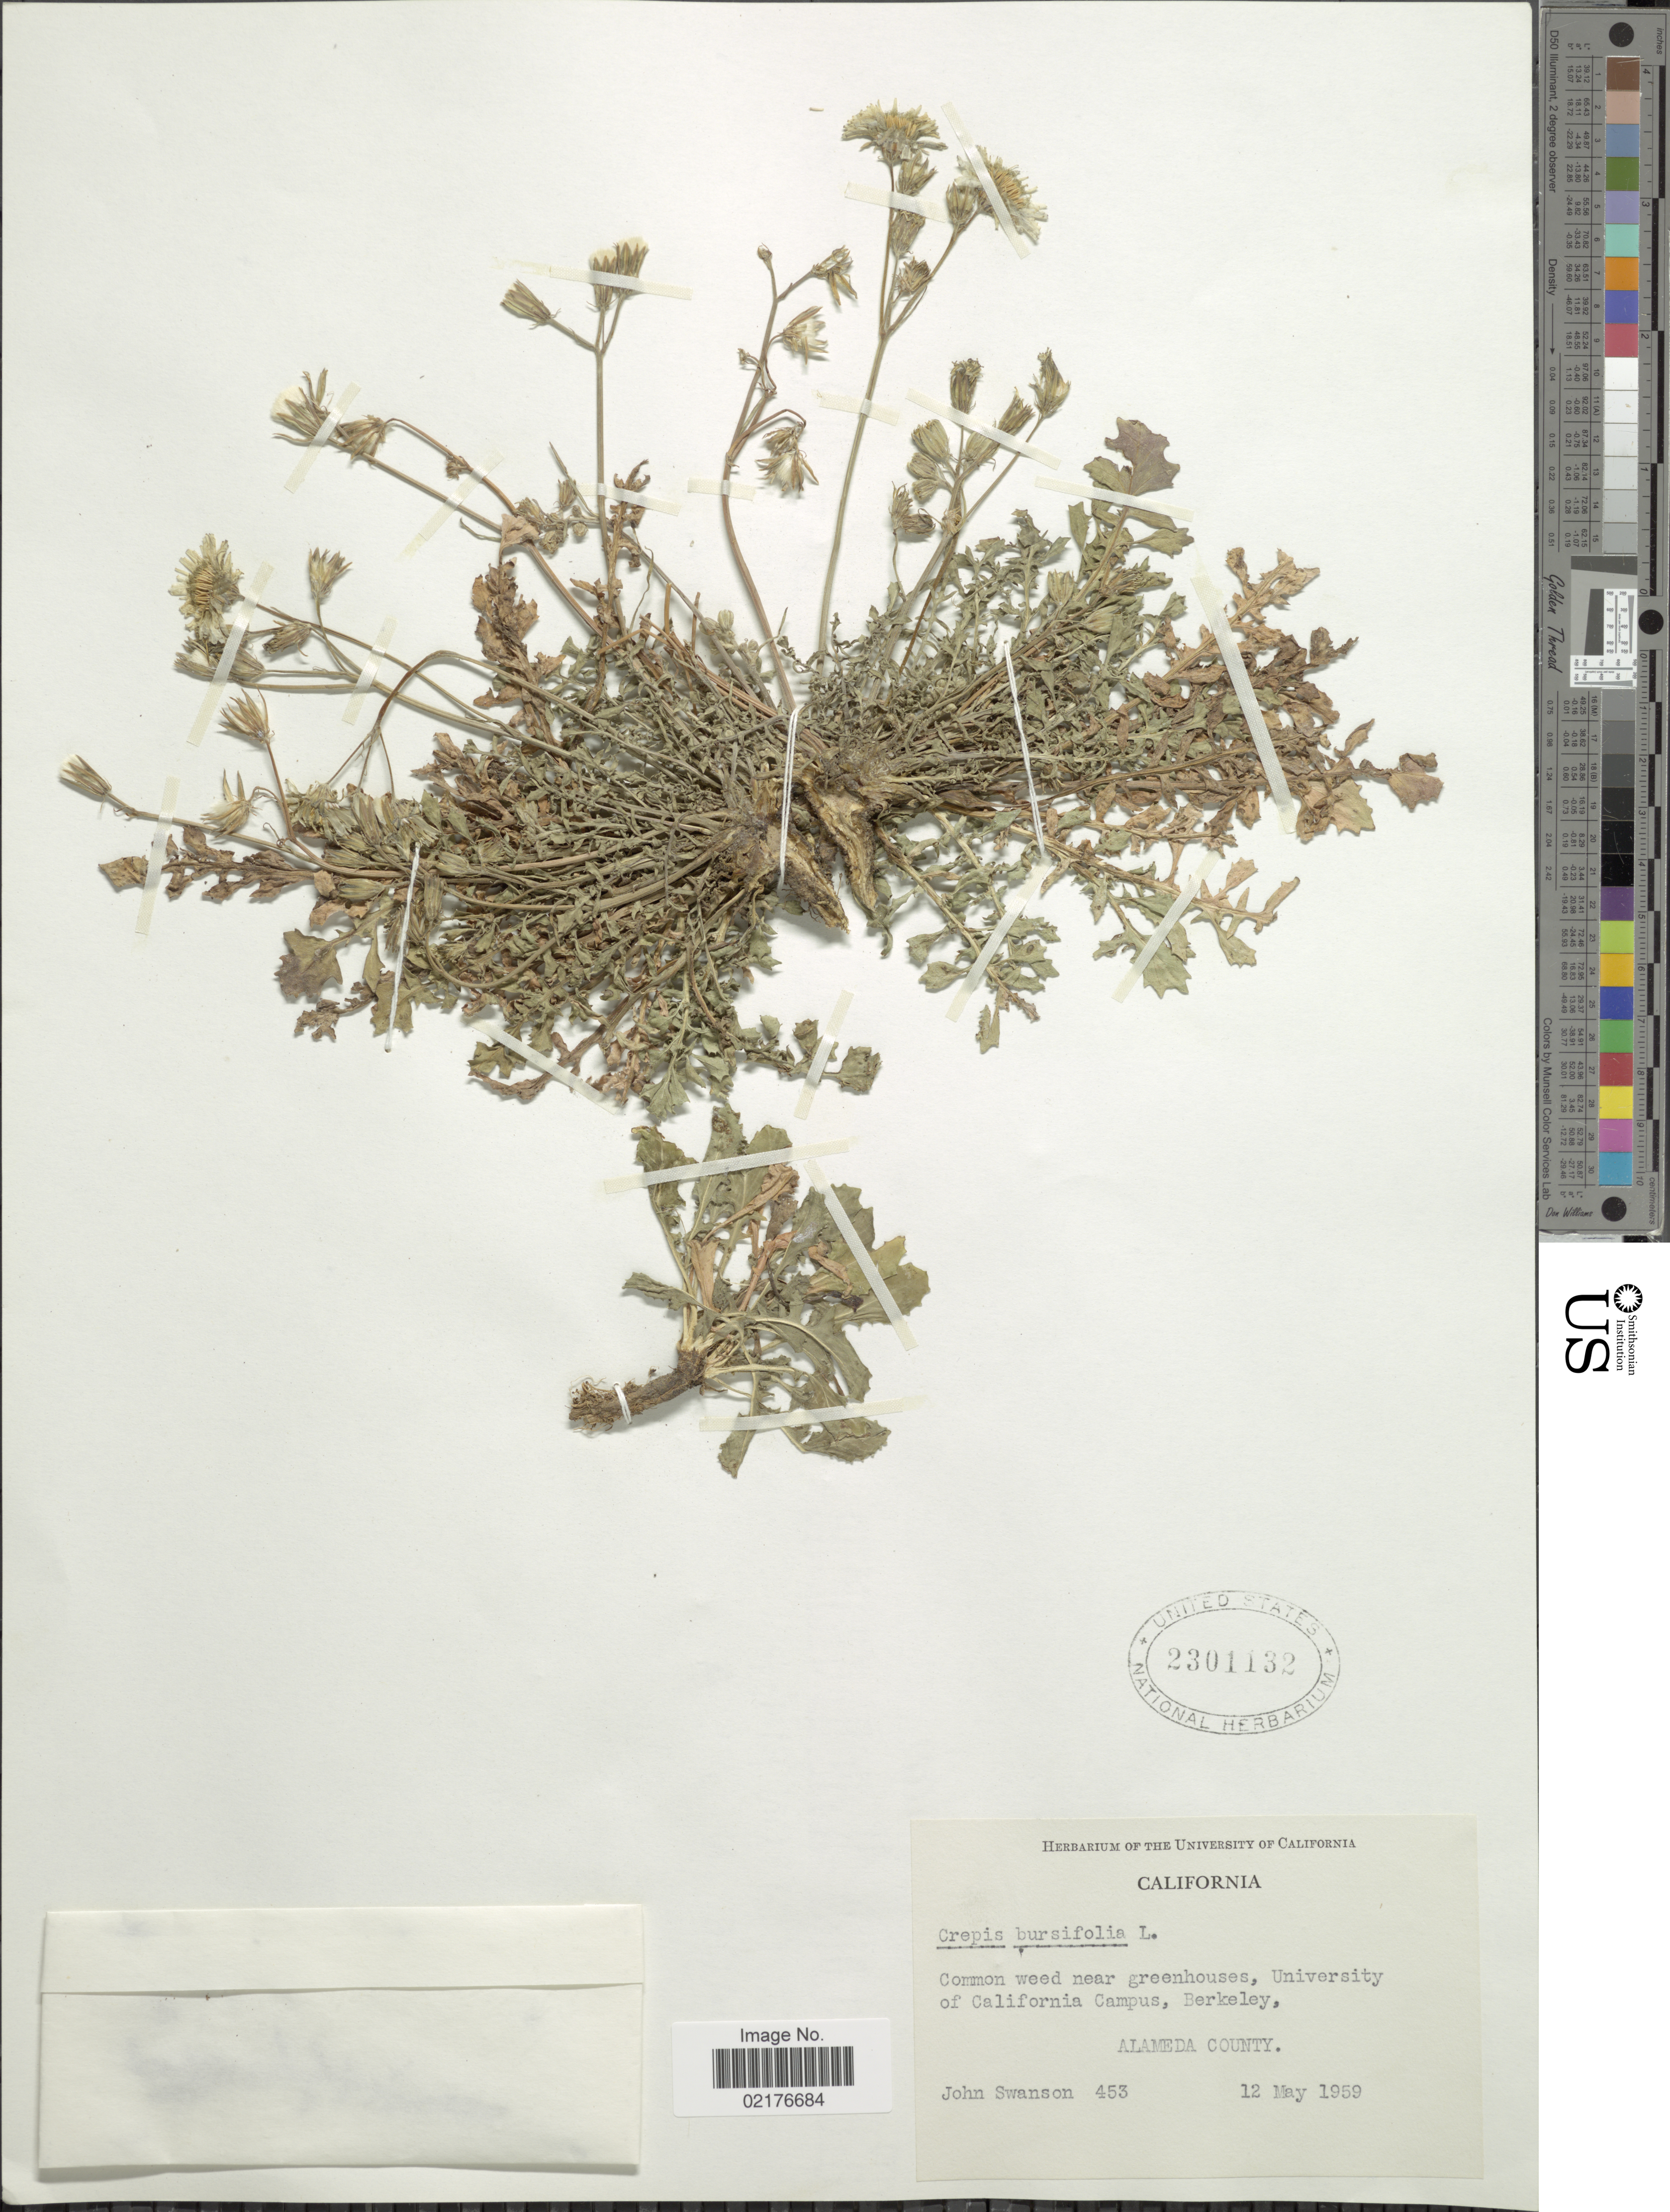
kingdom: Plantae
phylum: Tracheophyta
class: Magnoliopsida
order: Asterales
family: Asteraceae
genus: Crepis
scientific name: Crepis bursifolia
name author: L.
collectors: J. Swanson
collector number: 453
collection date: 1959-05-12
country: United States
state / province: California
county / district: Alameda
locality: Common weed near greenhouses, University of California, Berkeley, Alameda County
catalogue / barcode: US 2301132